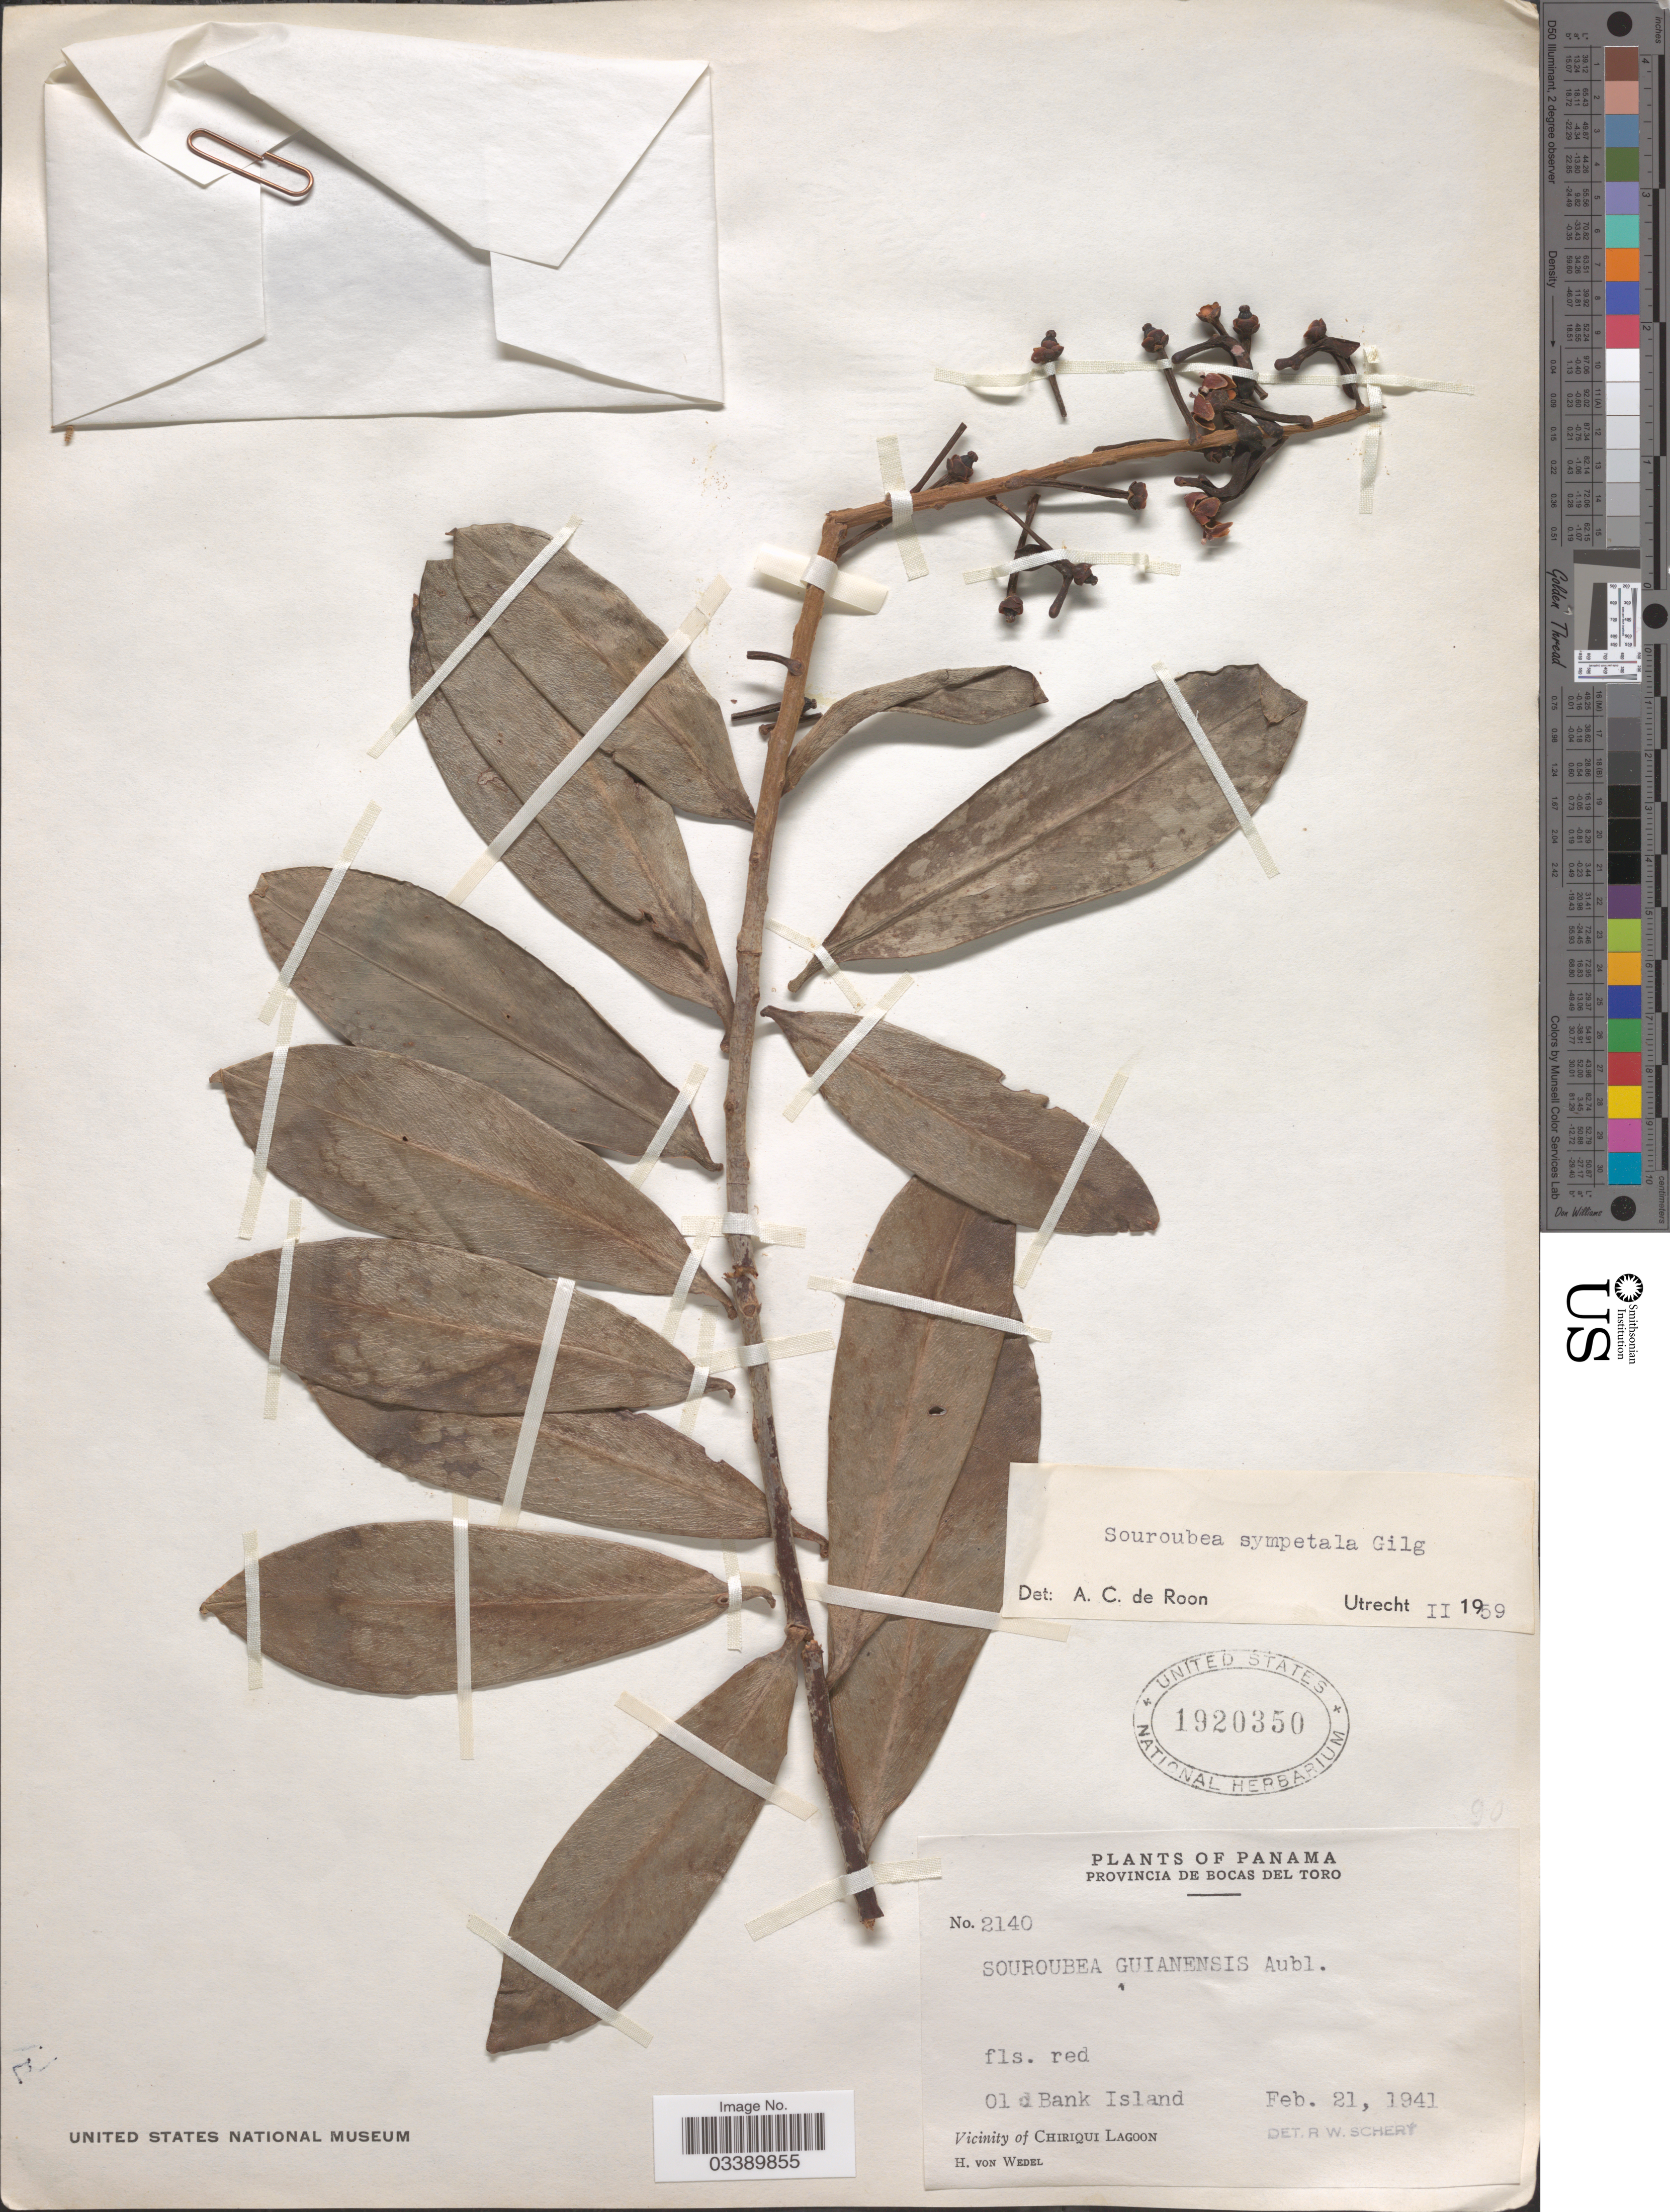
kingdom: Plantae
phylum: Tracheophyta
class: Magnoliopsida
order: Ericales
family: Marcgraviaceae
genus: Souroubea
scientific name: Souroubea sympetala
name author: Gilg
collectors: H. von Wedel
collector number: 2140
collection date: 1941-02-21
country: Panama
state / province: Bocas del Toro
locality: Old Bank Island. Vicinity of Chiriqui Lagoon.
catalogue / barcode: US 1920350